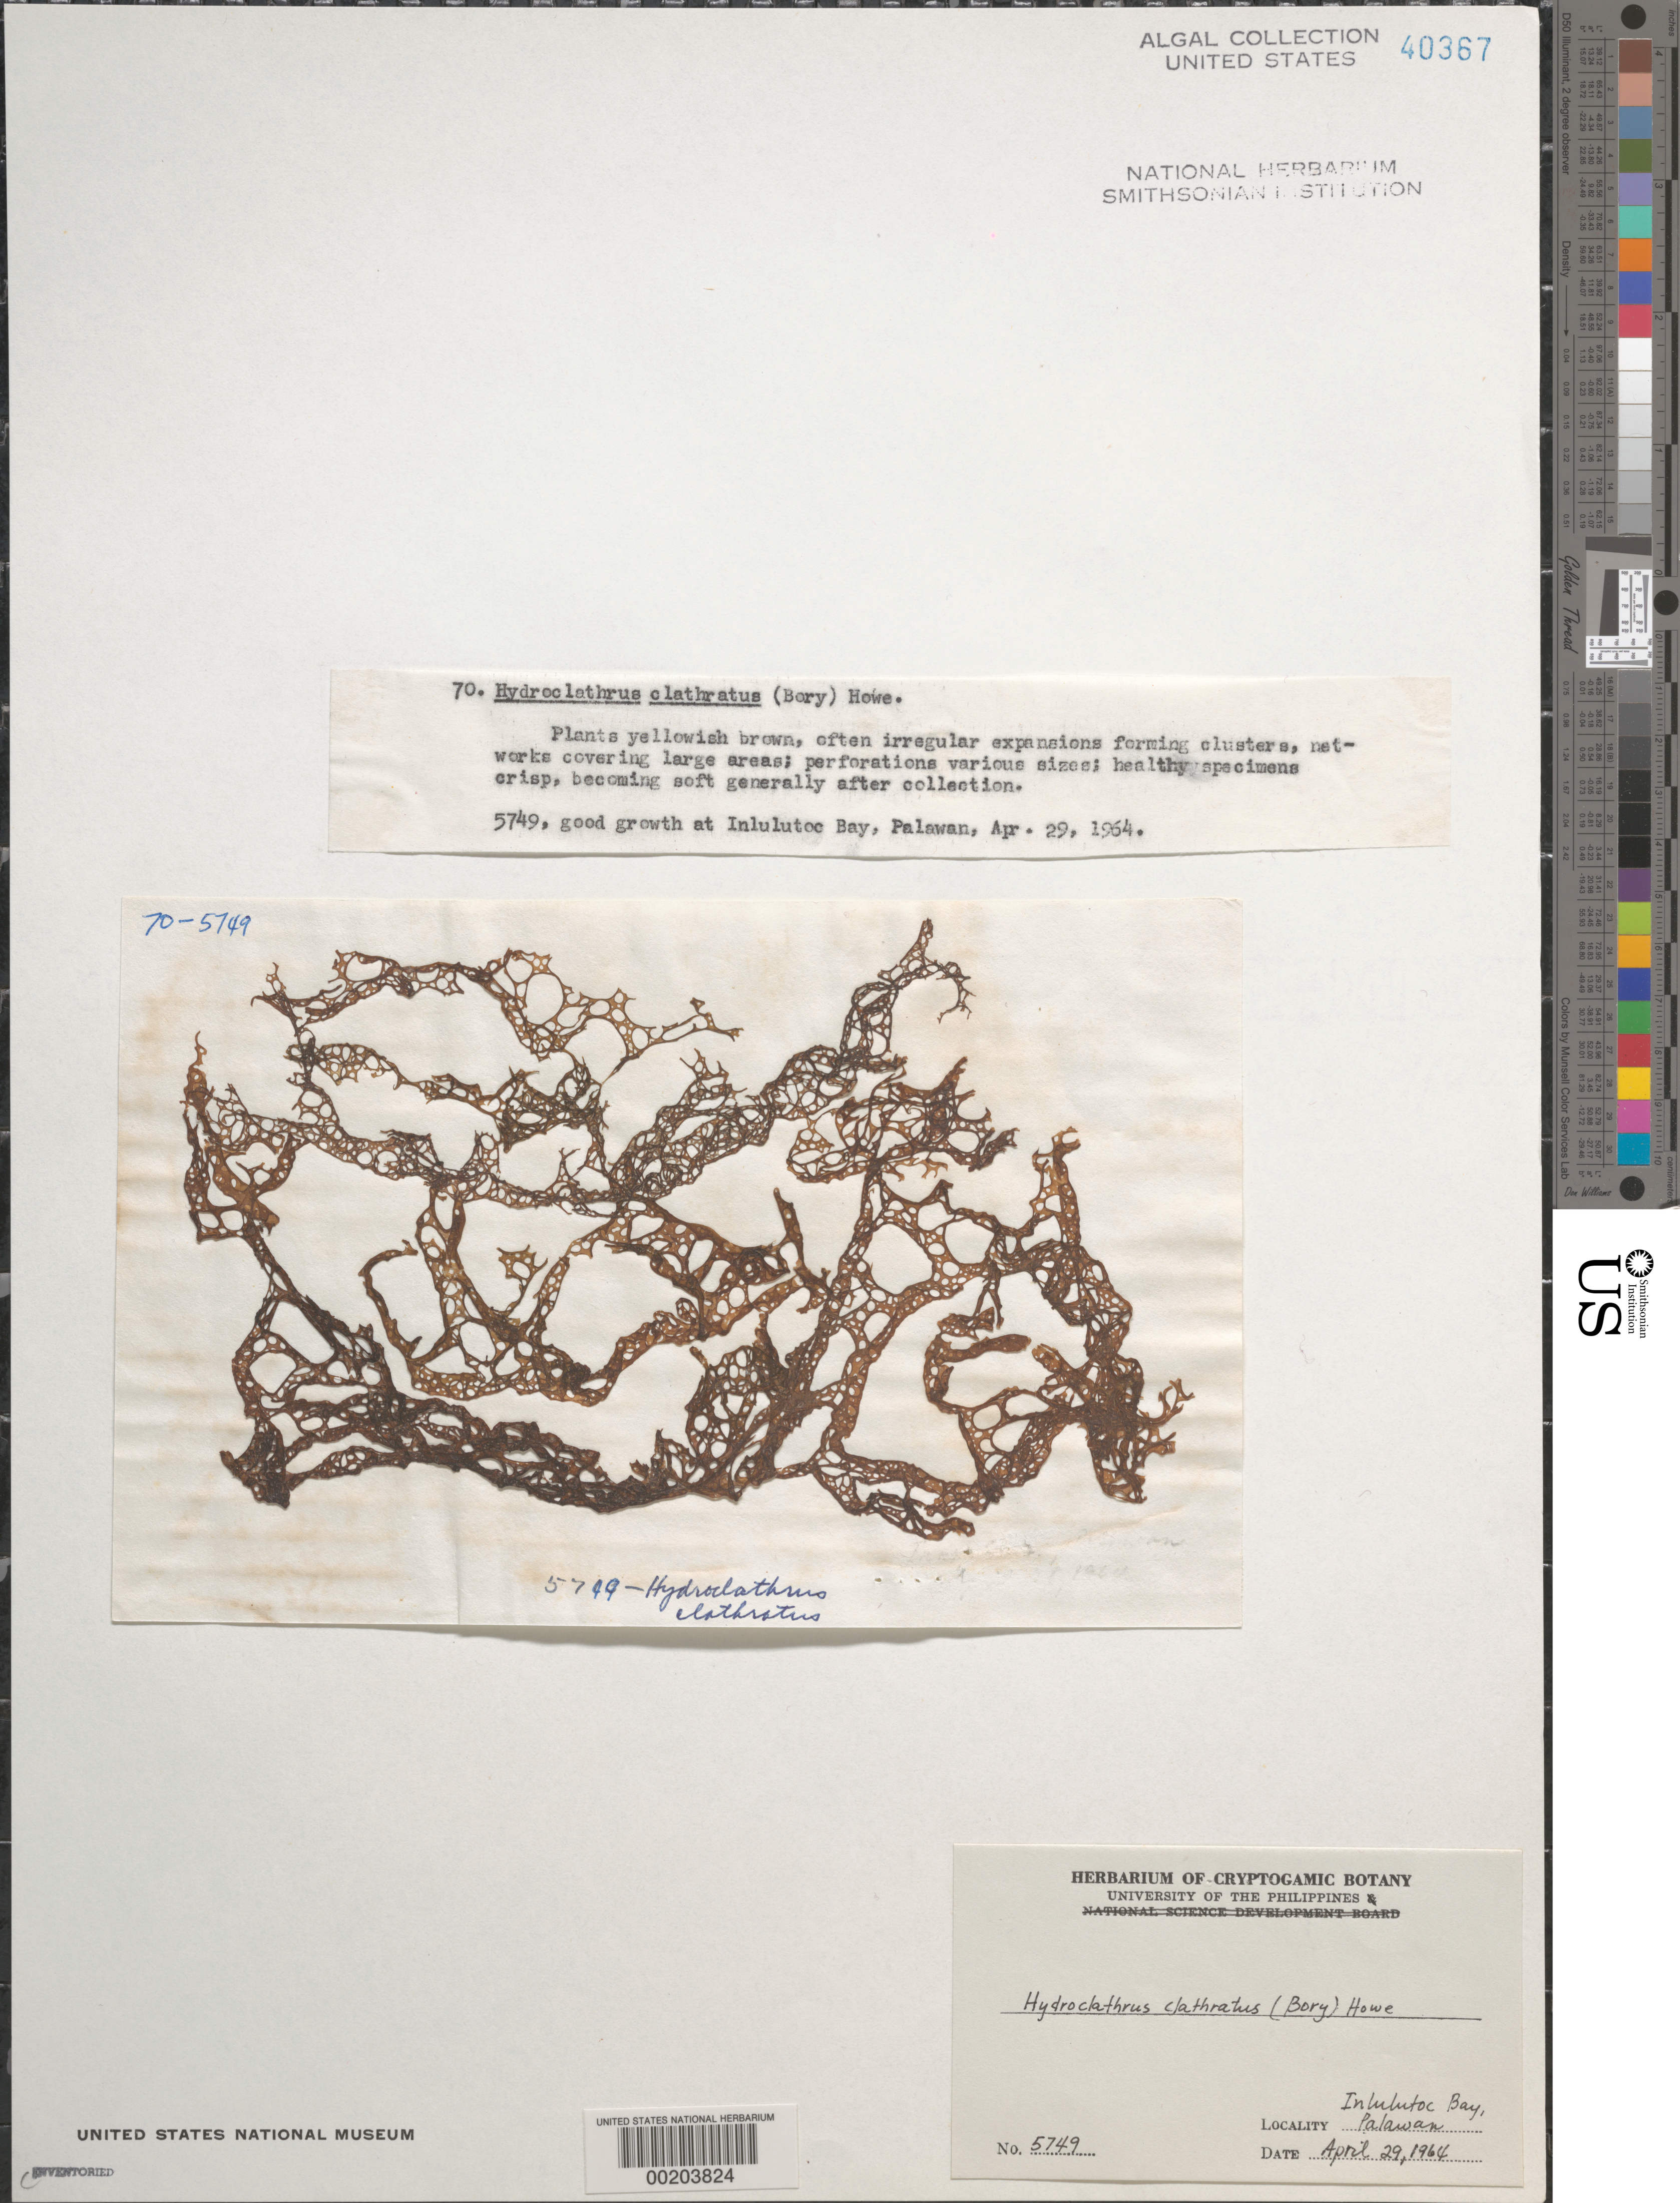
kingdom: Chromista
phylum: Ochrophyta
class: Phaeophyceae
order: Scytosiphonales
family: Scytosiphonaceae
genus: Hydroclathrus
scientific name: Hydroclathrus clathratus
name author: (C. Agardh) M. Howe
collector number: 5749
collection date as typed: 29 Apr 1964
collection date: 1964-04-29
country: Philippines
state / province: Mimaropa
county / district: Palawan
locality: Inlulutoc bay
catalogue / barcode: US 40367